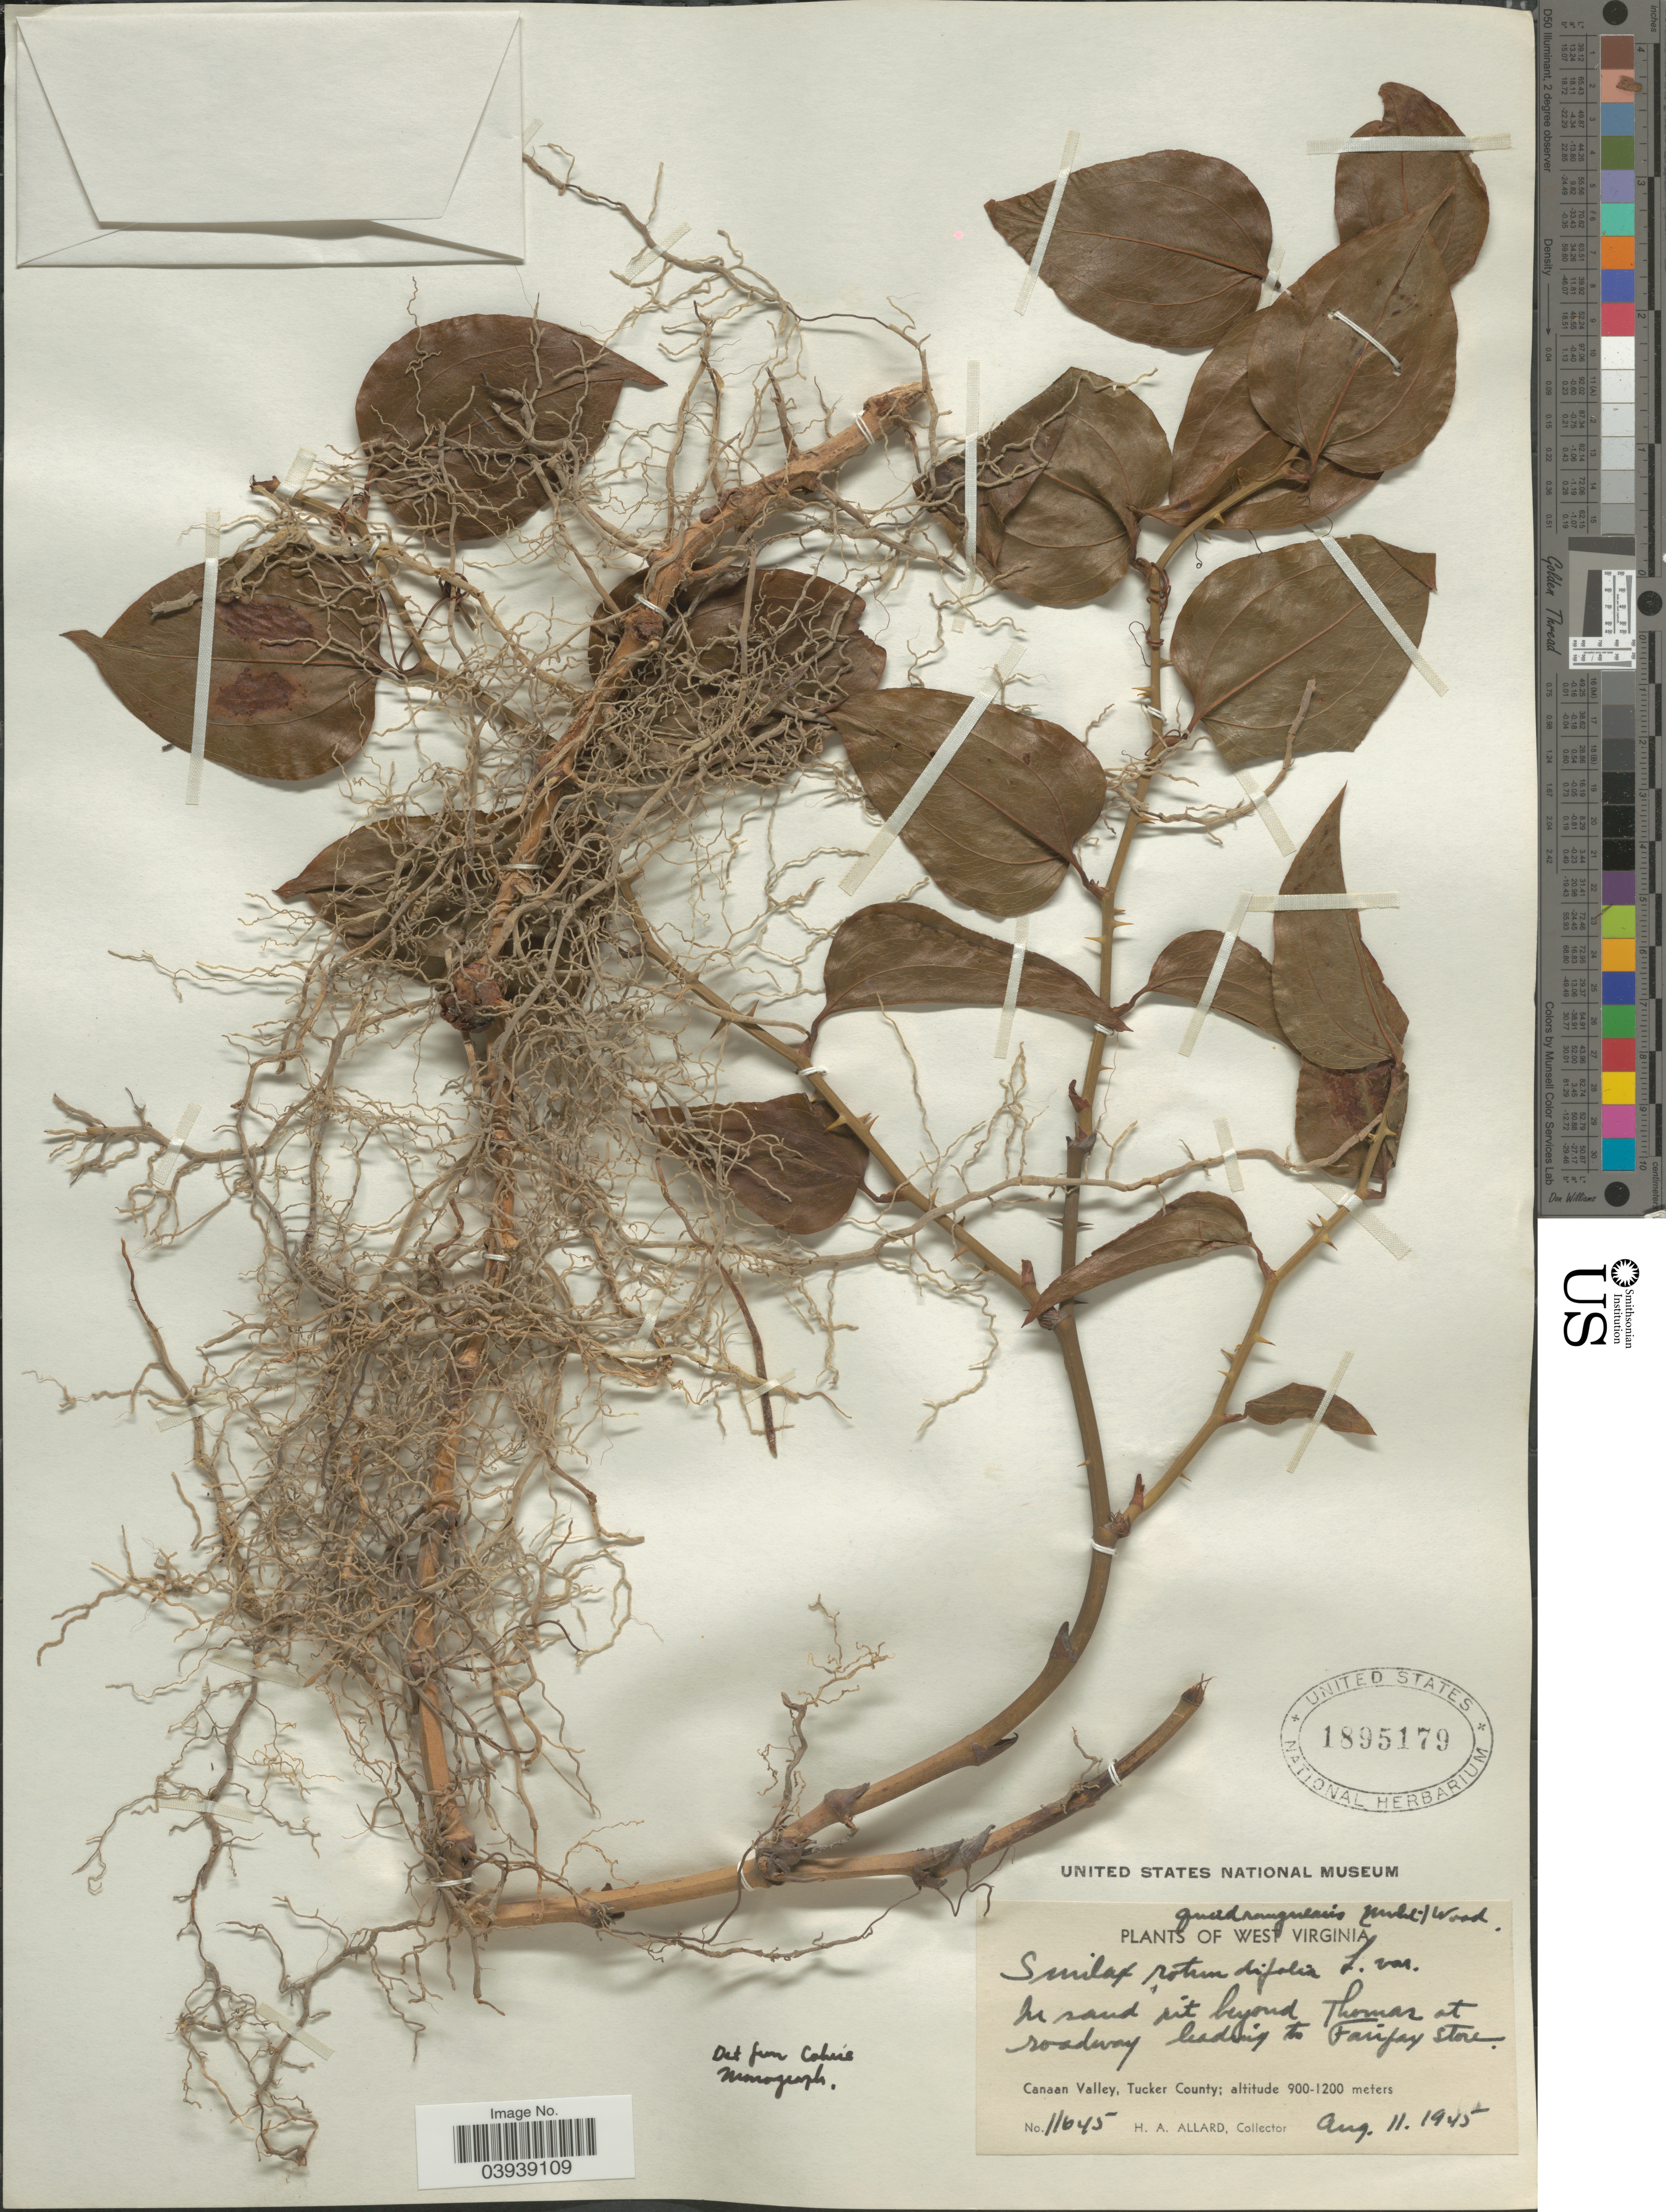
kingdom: Plantae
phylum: Tracheophyta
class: Liliopsida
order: Liliales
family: Smilacaceae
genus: Smilax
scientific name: Smilax rotundifolia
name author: L.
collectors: H. A. Allard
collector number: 11645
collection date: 1945-08-11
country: United States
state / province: West Virginia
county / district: Tucker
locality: In sand pit beyond Thomas at roadway leading to Fairfax Stone. Canaan Valley, Tucker County.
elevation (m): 900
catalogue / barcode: US 1895179